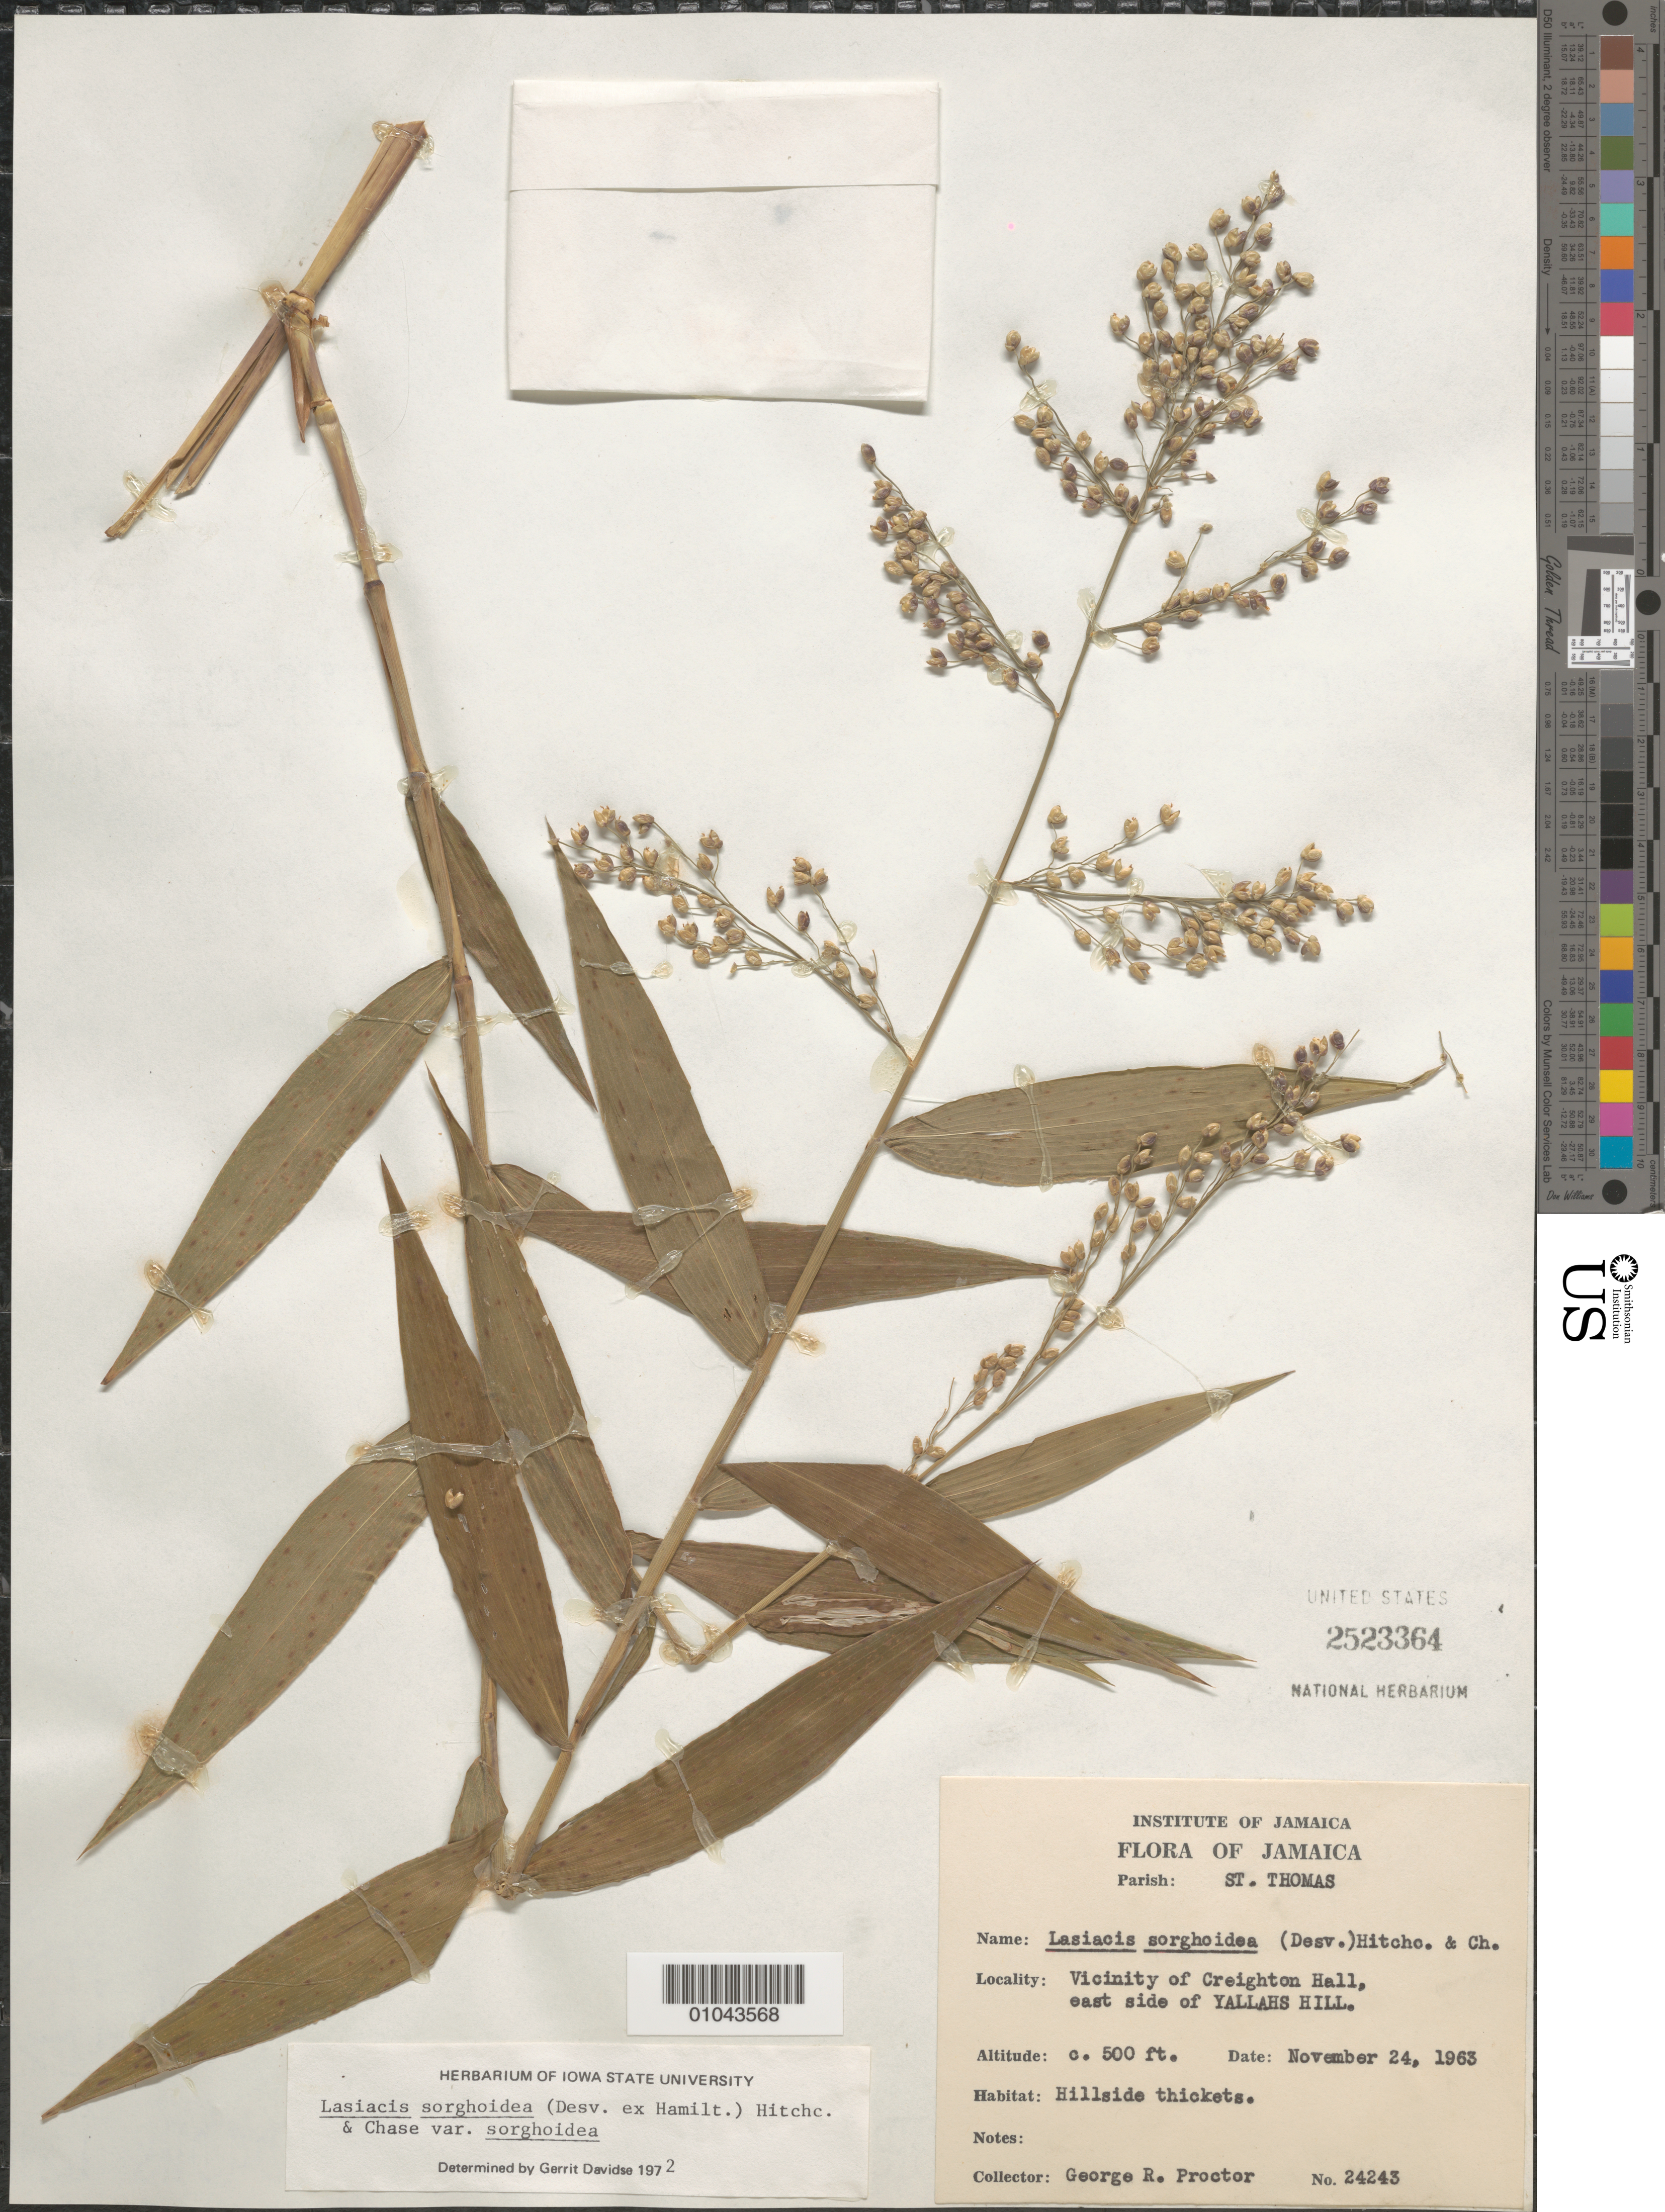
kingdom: Plantae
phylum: Tracheophyta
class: Liliopsida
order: Poales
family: Poaceae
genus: Lasiacis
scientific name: Lasiacis sorghoidea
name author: (Desv. ex Ham.) Hitchc. & Chase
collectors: G. R. Proctor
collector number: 24243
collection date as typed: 24 Nov 1963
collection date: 1963-11-24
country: Jamaica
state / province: Saint Thomas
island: Jamaica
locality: Vicinity of Creighton Hall, east side of Yallahs Hill.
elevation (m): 152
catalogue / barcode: US 2523364